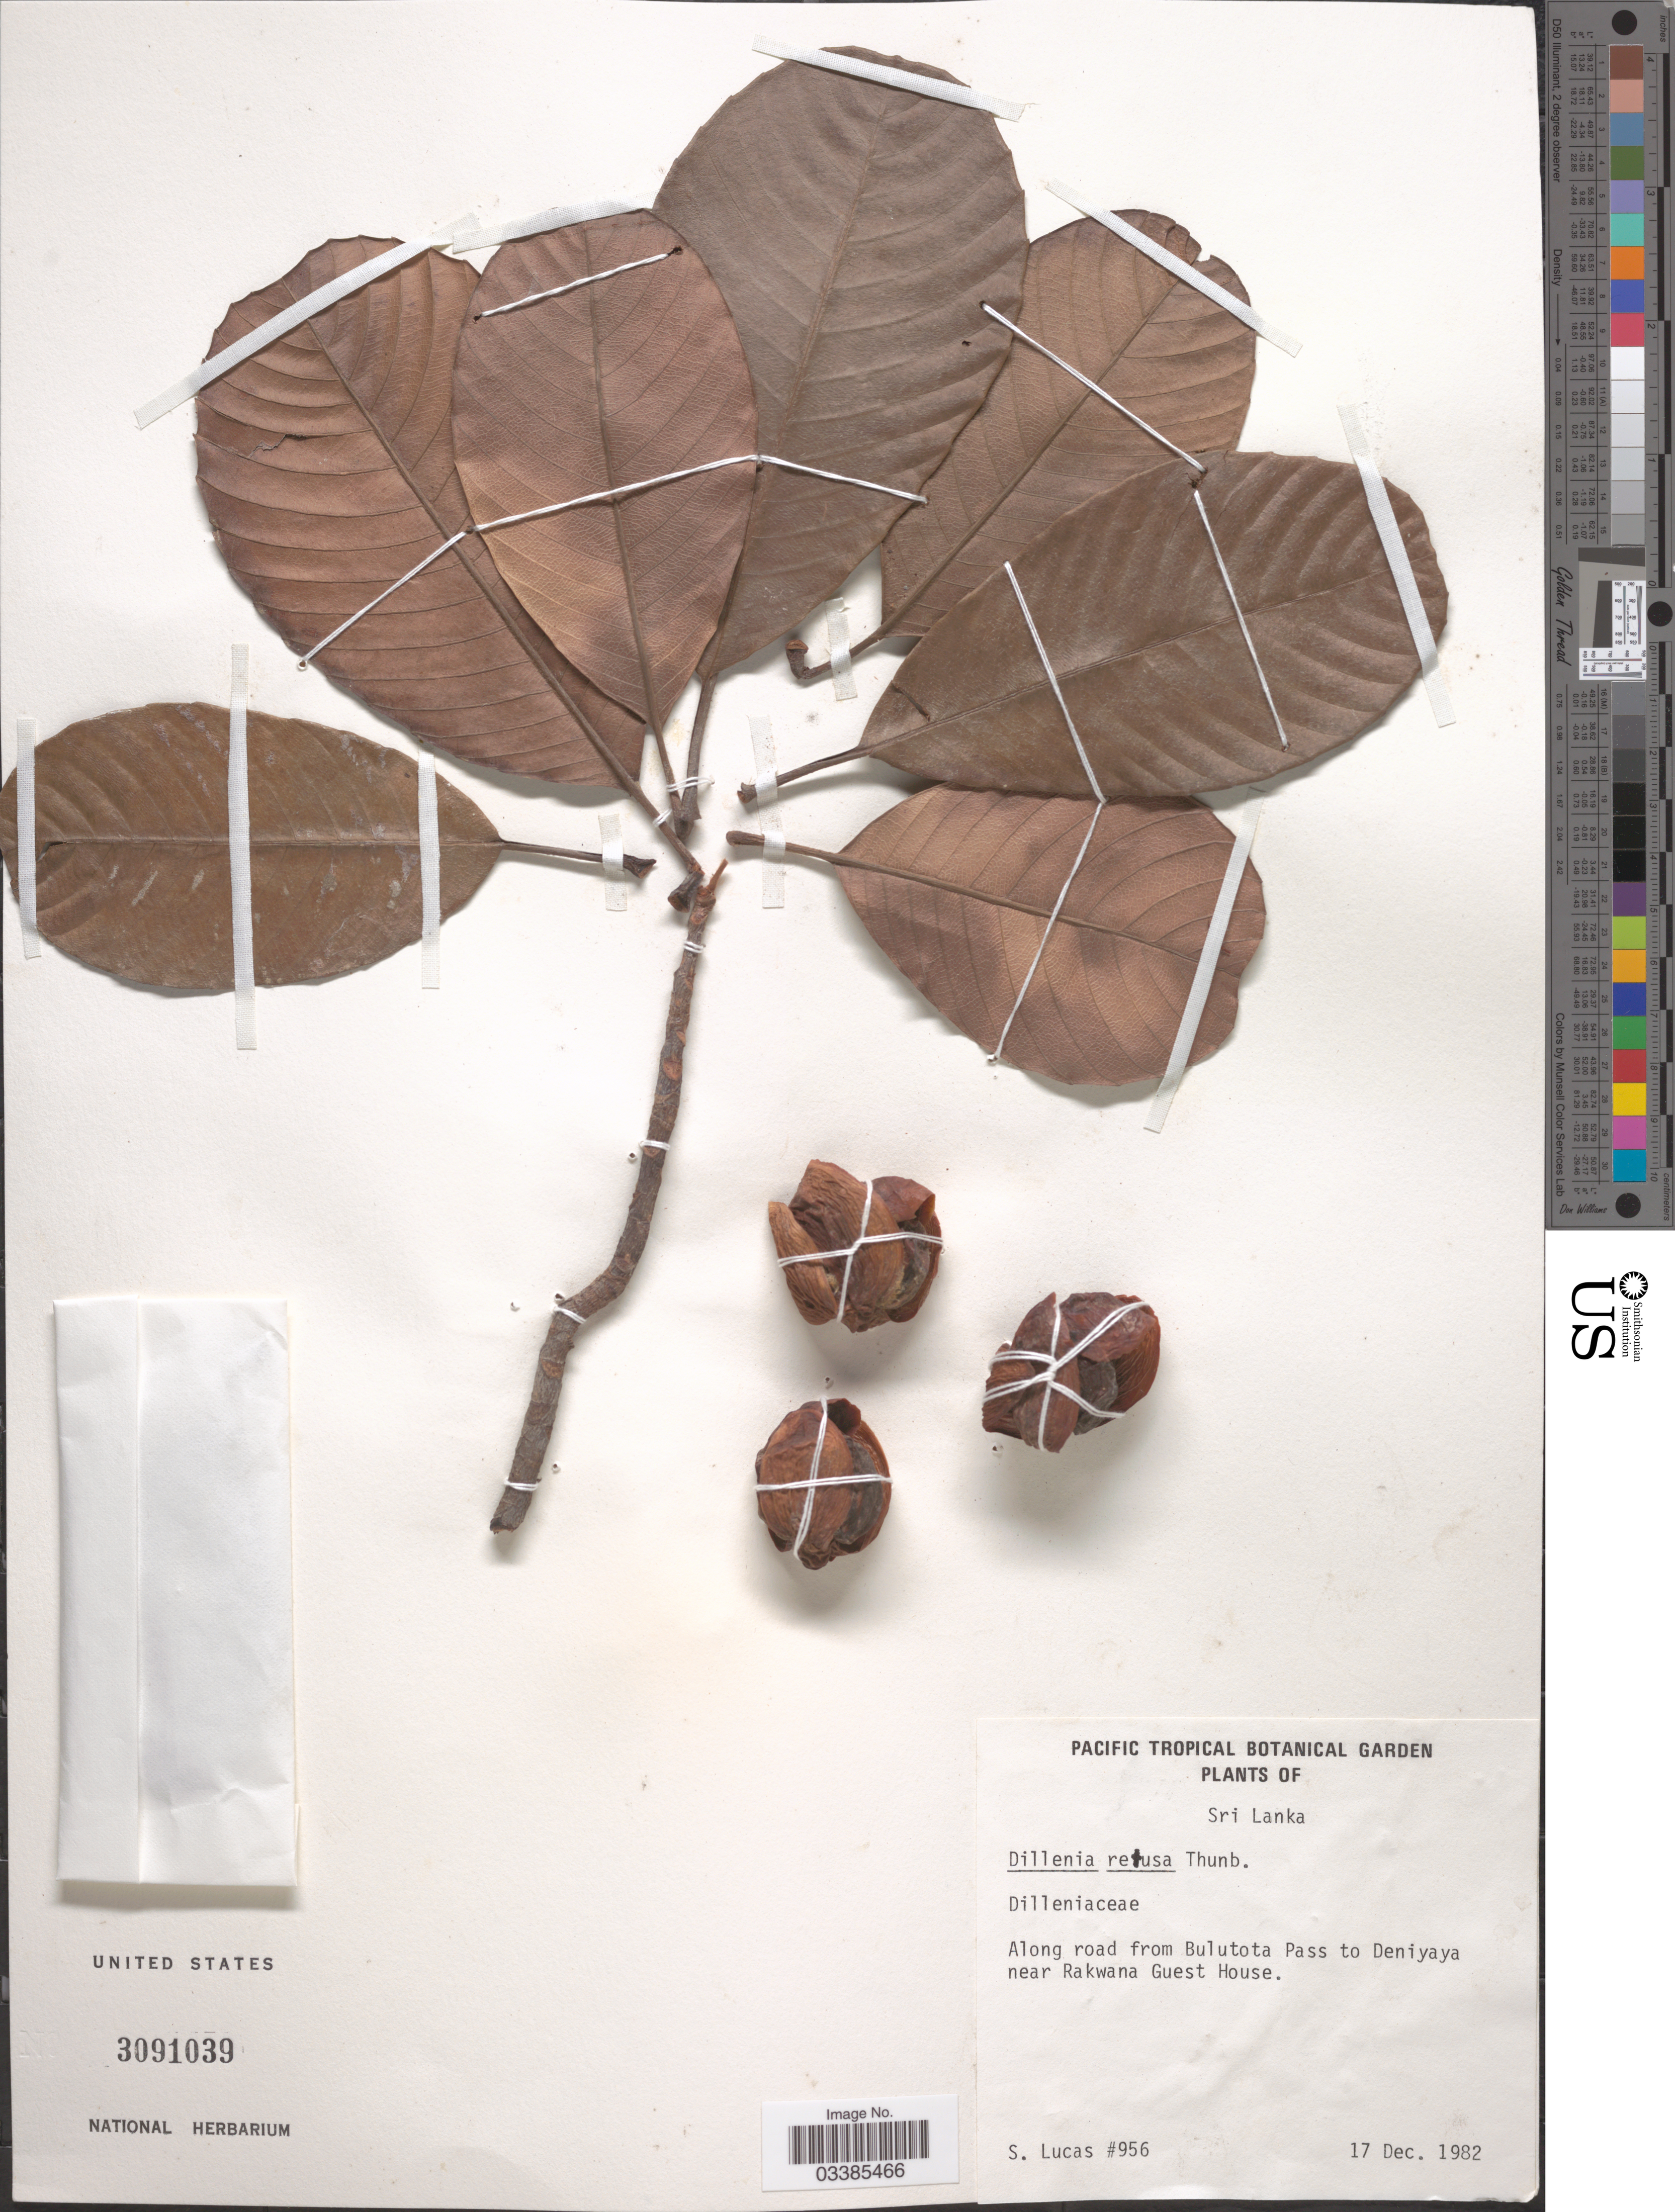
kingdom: Plantae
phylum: Tracheophyta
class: Magnoliopsida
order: Dilleniales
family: Dilleniaceae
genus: Dillenia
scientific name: Dillenia retusa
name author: Thunb.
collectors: S. Lucas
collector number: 956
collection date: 1982-12-17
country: Sri Lanka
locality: Pacific Tropical Botanical Garden, Along road from Bulutota Pass to Deniyaya near Rakwana Guest House.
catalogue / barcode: US 3091039